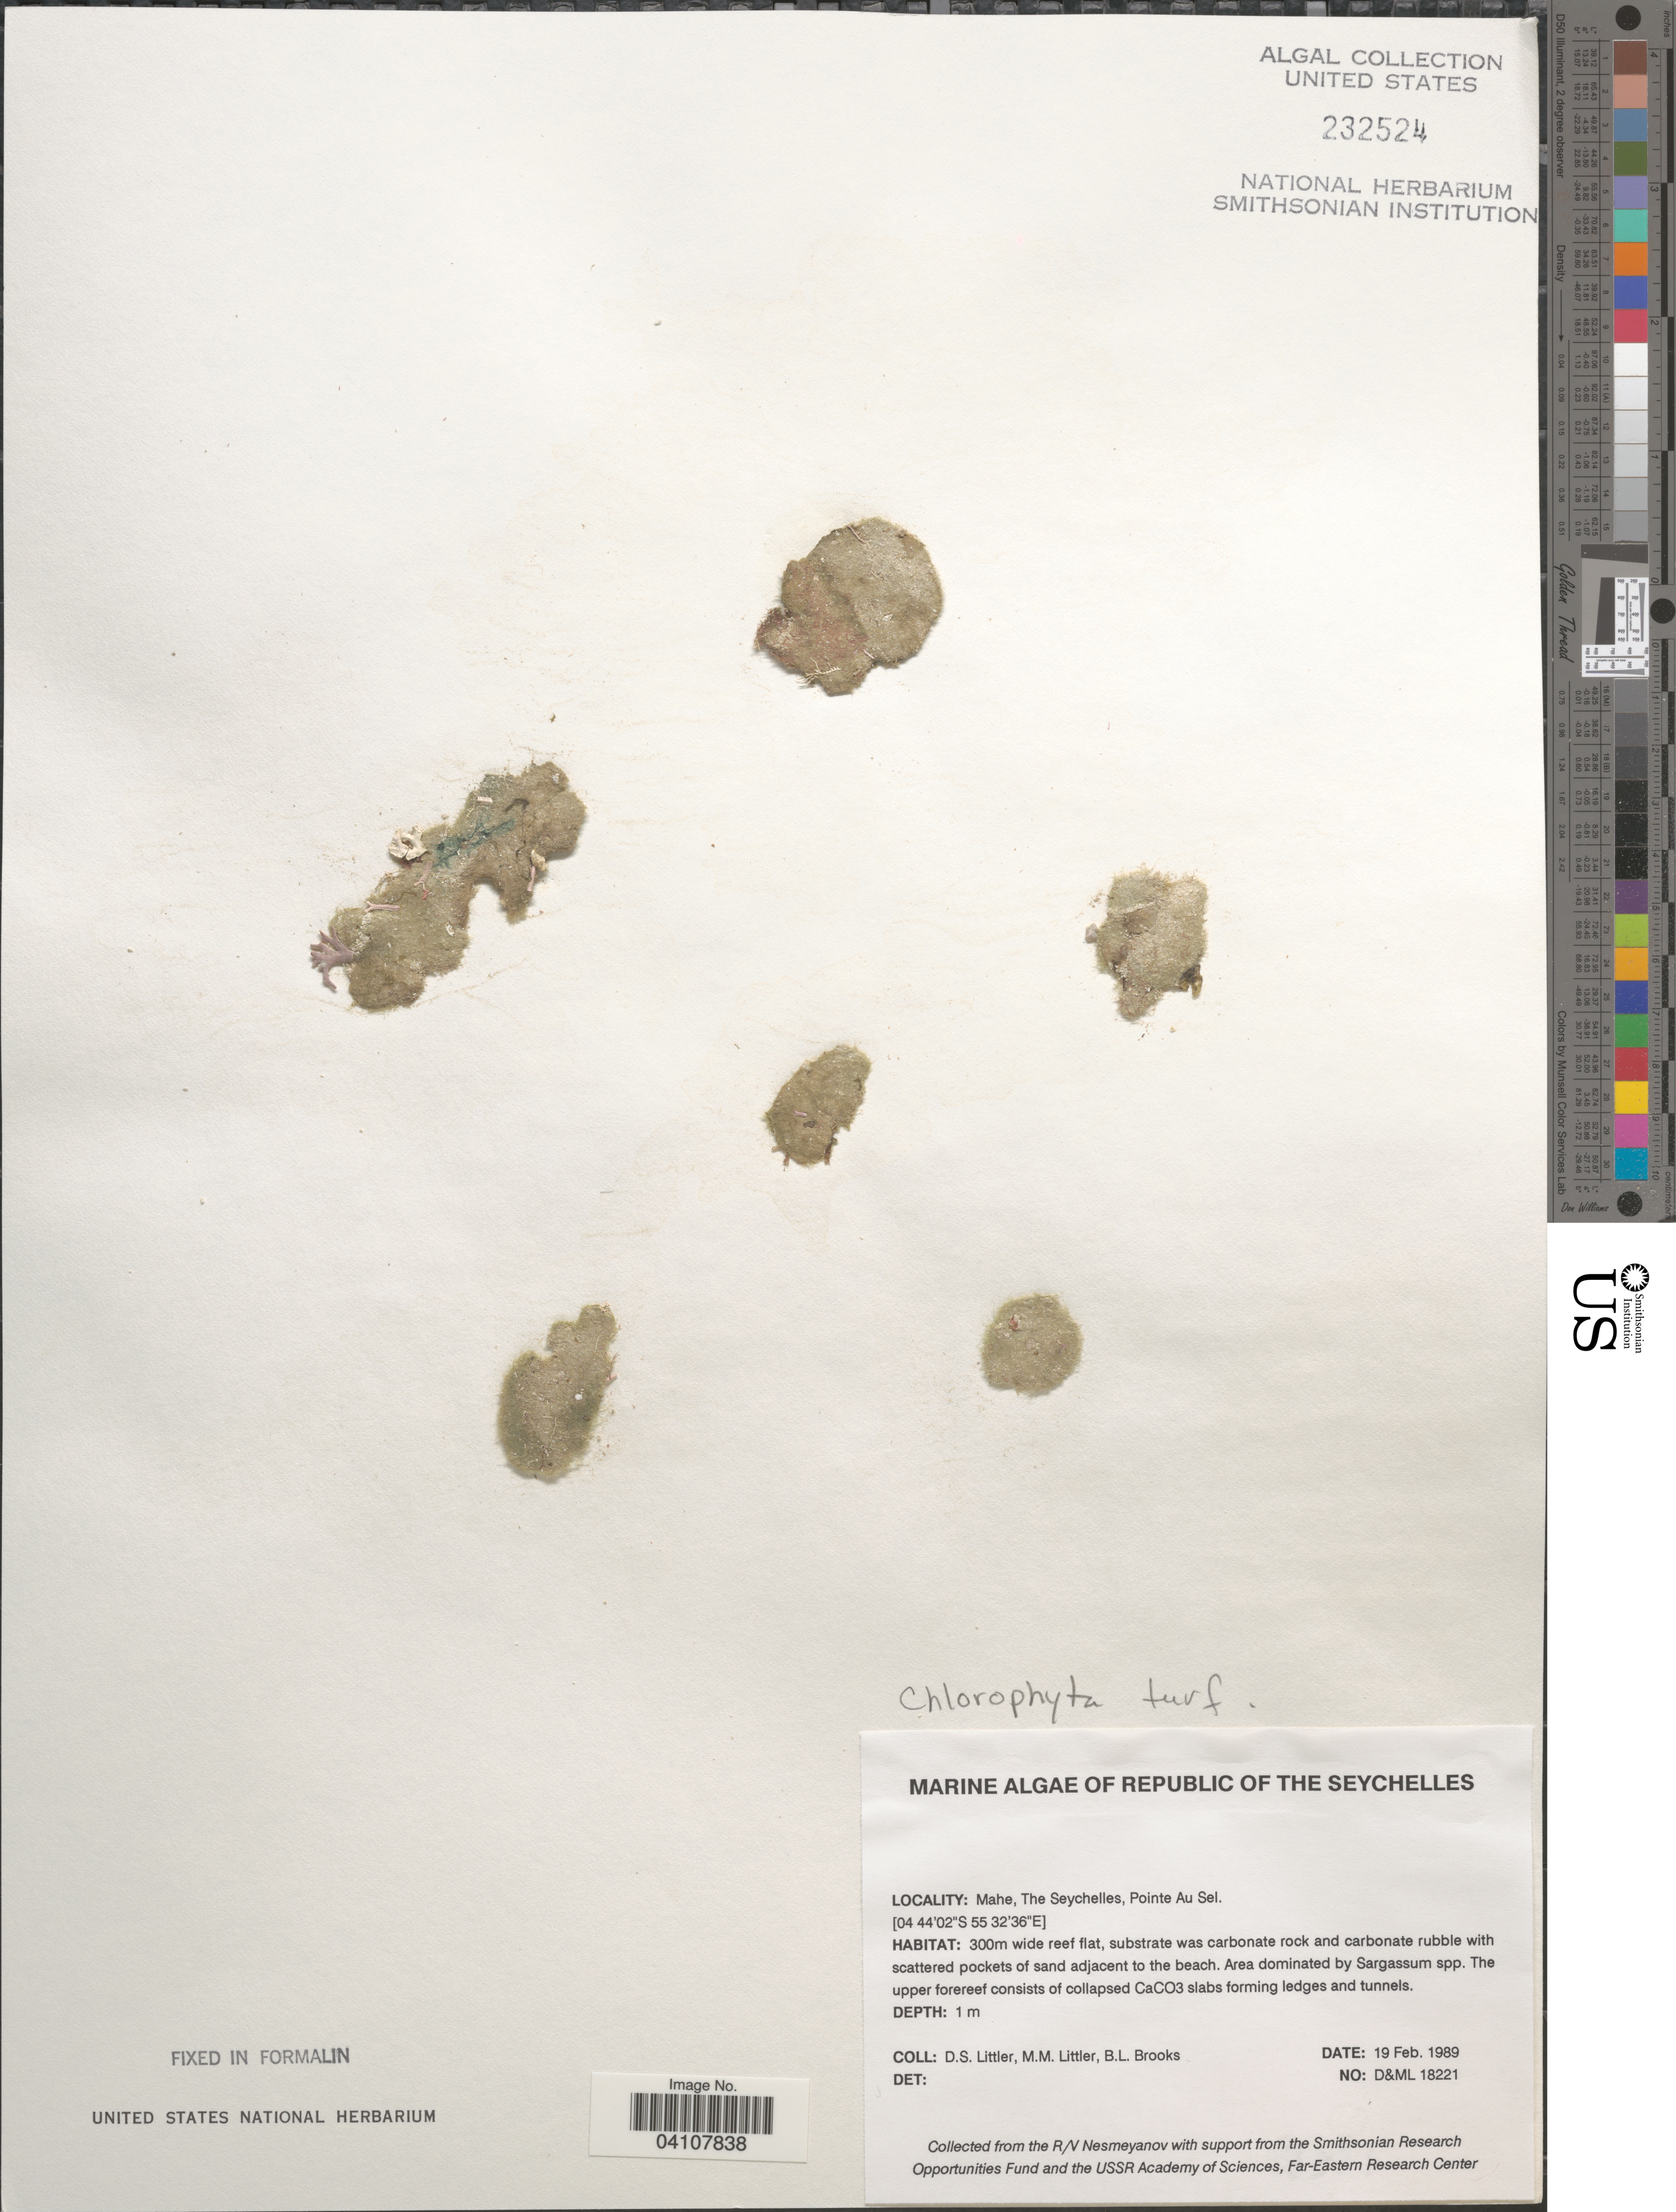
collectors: D. S. Littler & B. Brooks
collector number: D&ML18221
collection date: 1989-02-19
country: Seychelles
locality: Republic of the Seychelles. Mahe, Pointe Au Sel.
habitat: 3000m wide reef flat, substrate was carbonate rock and carbonate rubble with scattered pockets of sand adjacent to the beach. Area dominated by Sargassum spp. The upper forereef consists of collapsed CaCO3 slabs forming ledges and tunnels.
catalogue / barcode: US 232524